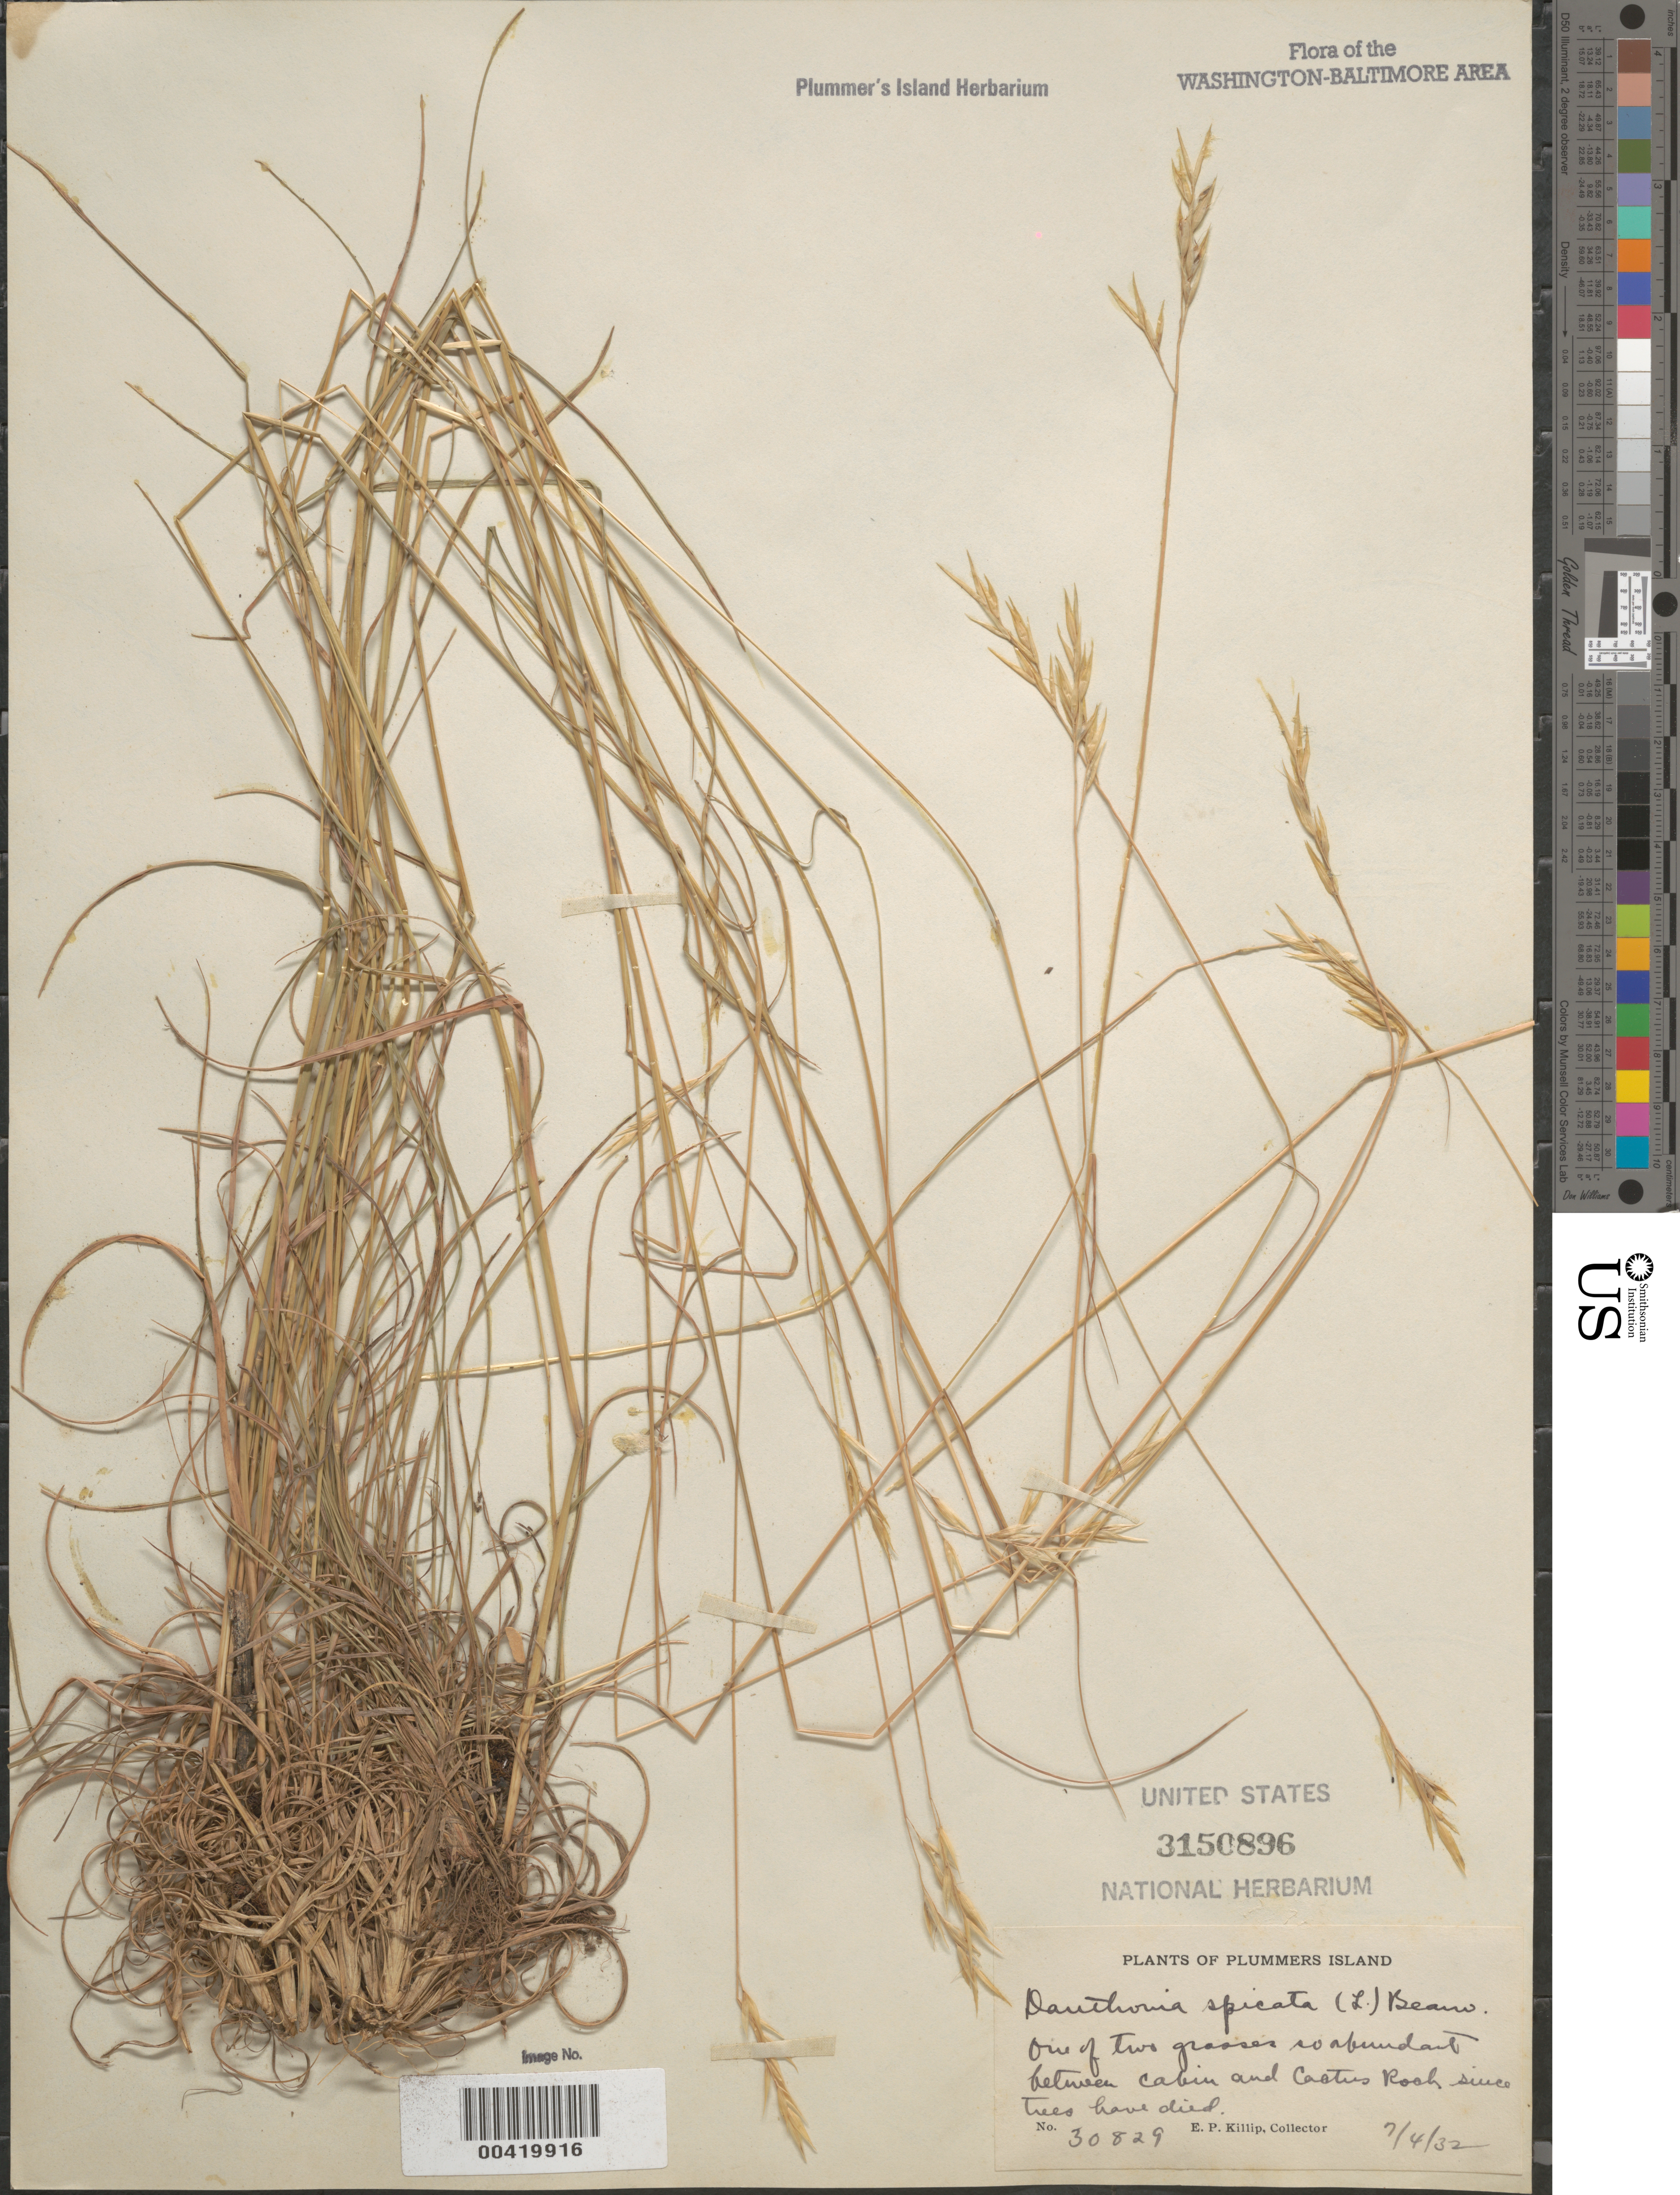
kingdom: Plantae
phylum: Tracheophyta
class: Liliopsida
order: Poales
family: Poaceae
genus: Danthonia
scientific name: Danthonia spicata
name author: (L.) P. Beauv. ex Roem. & Schult.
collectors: E. P. Killip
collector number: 30829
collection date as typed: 04 Jul 1932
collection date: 1932-07-04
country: United States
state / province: Maryland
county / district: Montgomery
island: Plummers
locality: Plummer's Island; between Cabin and Cactus Rock C. & O. Canal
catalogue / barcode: US 3150896